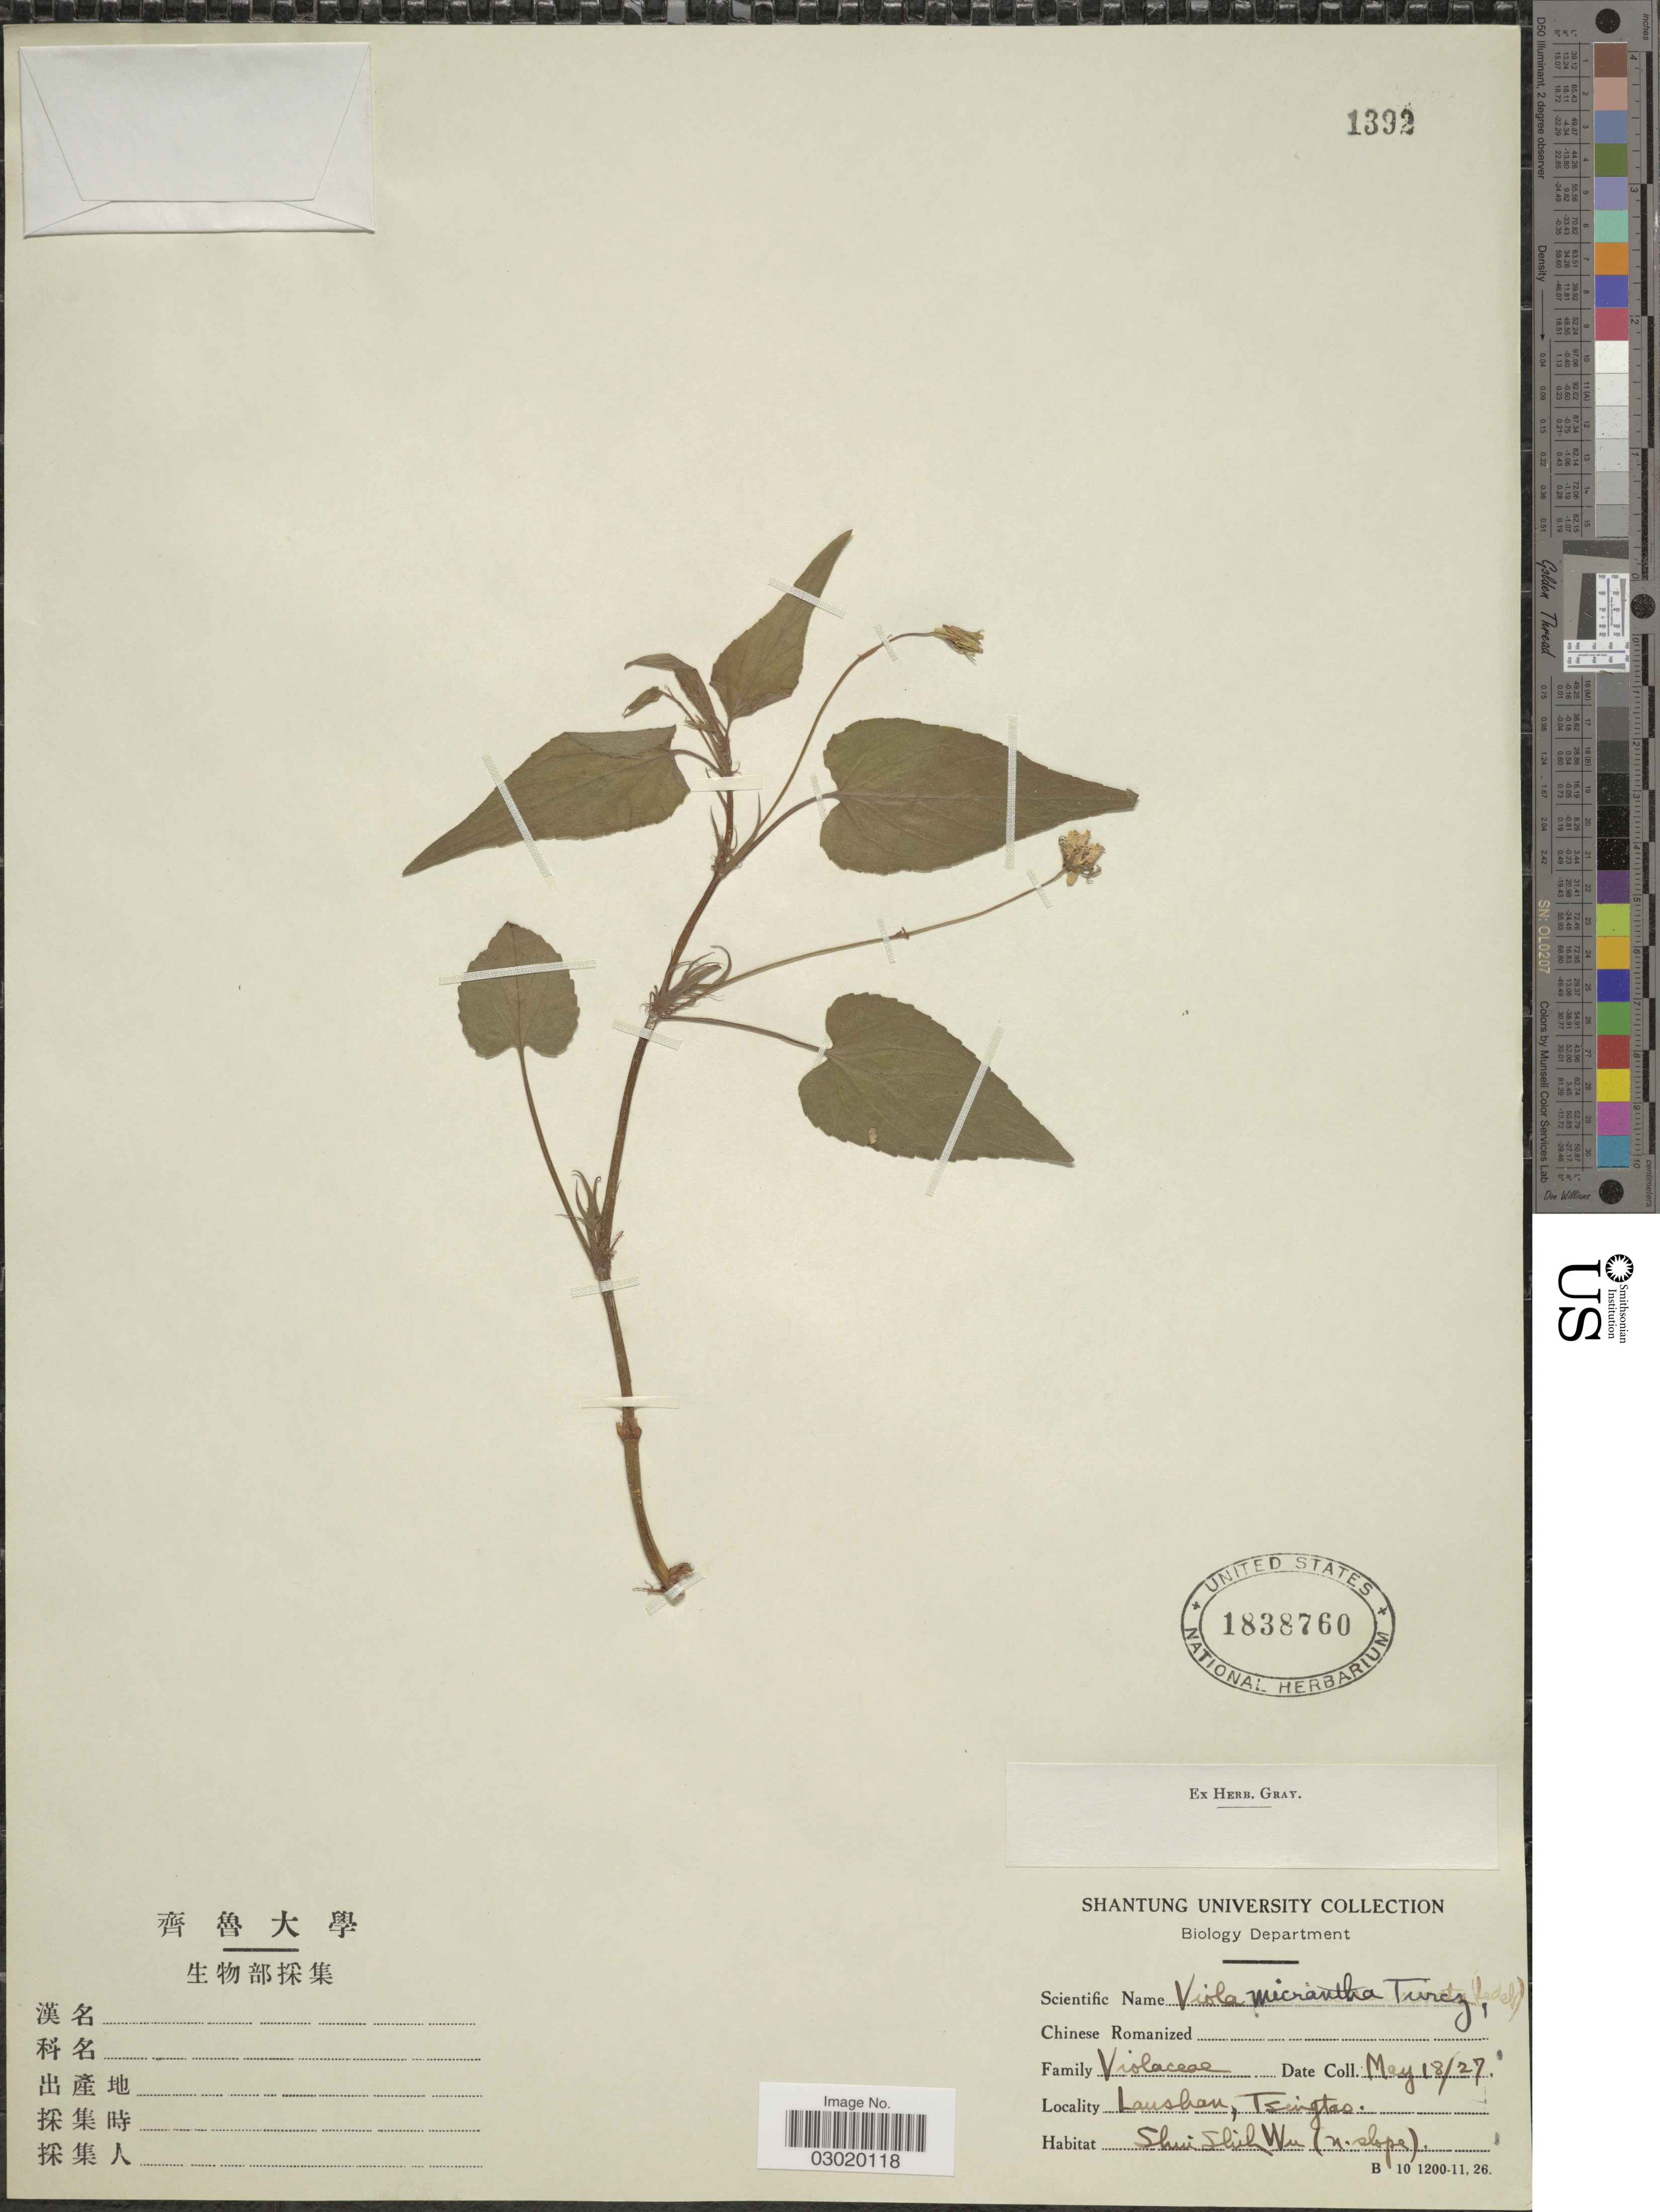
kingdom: Plantae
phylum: Tracheophyta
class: Magnoliopsida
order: Malpighiales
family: Violaceae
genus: Viola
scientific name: Viola micrantha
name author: C. Presl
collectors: ex herb. Gray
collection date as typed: Transcribed d/m/y: 18/5/27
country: China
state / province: Shandong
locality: Laushan, Tsingtao, Shui Shih Wu (n. slopes).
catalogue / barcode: US 1838760